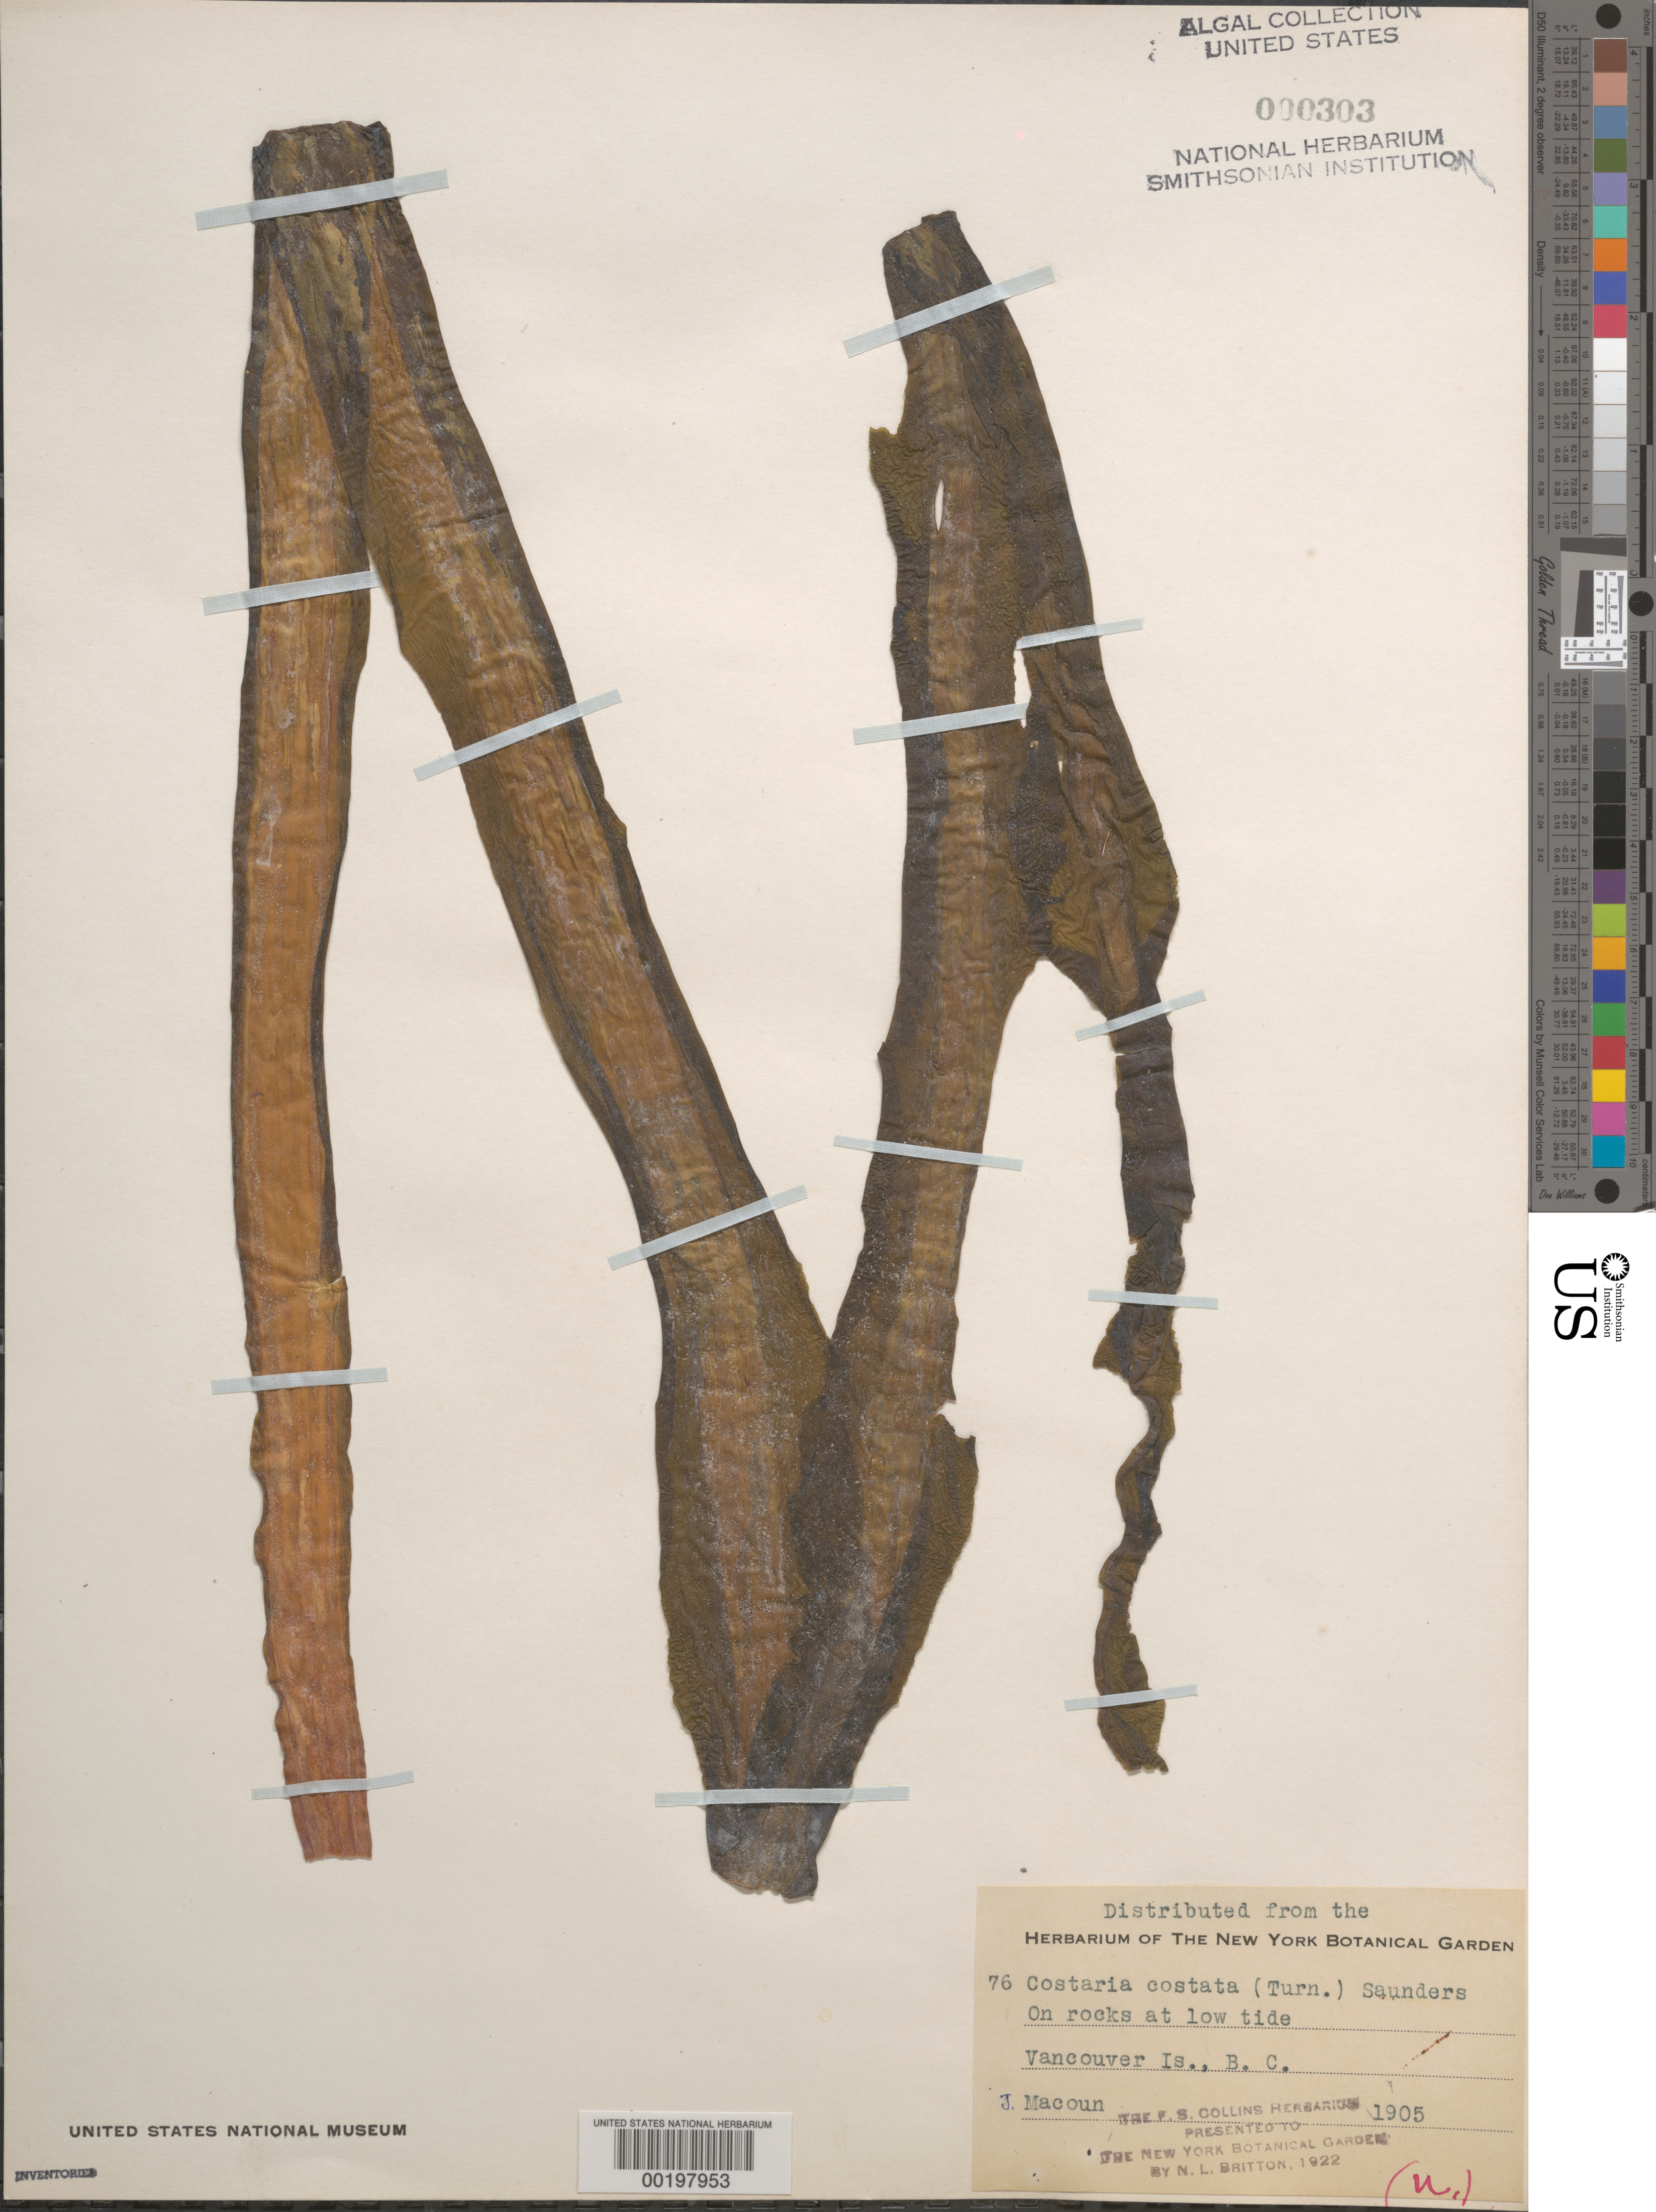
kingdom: Chromista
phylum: Ochrophyta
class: Phaeophyceae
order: Laminariales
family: Costariaceae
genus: Costaria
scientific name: Costaria costata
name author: (C. Agardh) D.A. Saunders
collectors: J. Macoun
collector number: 76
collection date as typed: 1905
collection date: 1905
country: Canada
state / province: British Columbia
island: Vancouver Island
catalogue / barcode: US 303